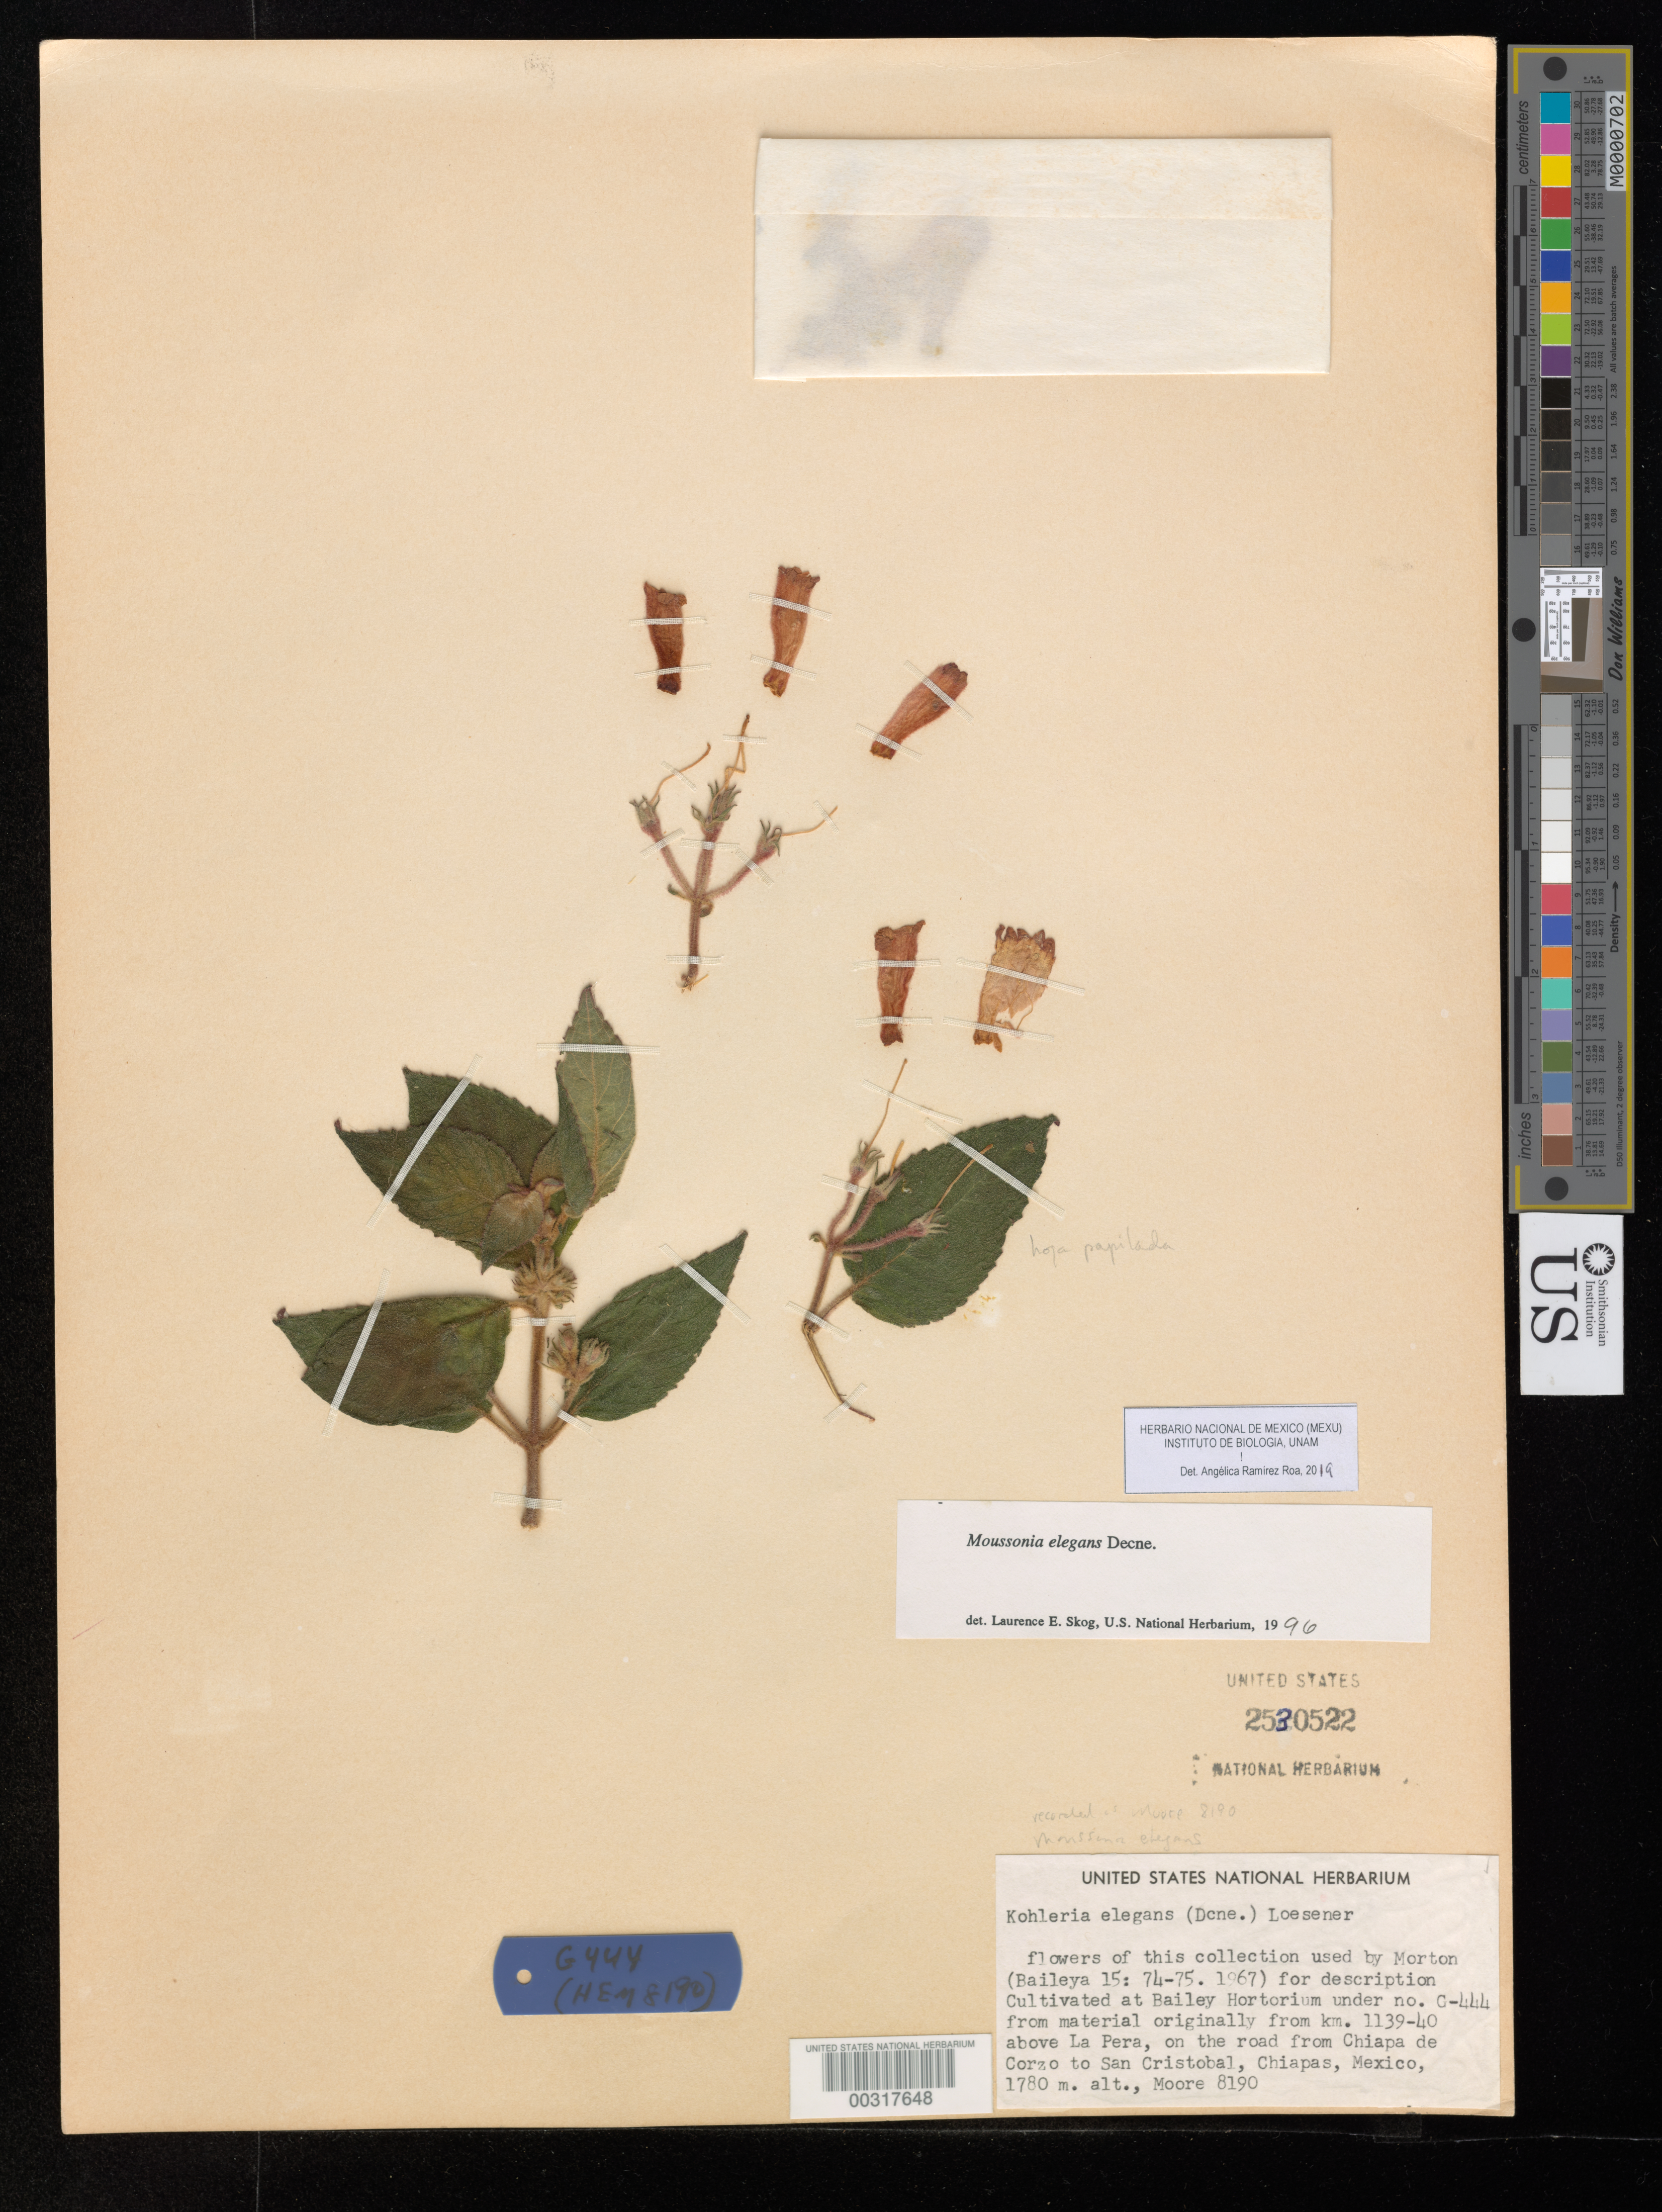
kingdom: Plantae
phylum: Tracheophyta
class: Magnoliopsida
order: Lamiales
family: Gesneriaceae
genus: Moussonia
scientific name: Moussonia elegans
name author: Decne.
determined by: Skog, Laurence E.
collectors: H. E. Moore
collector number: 8190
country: Mexico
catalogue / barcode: US 2530522